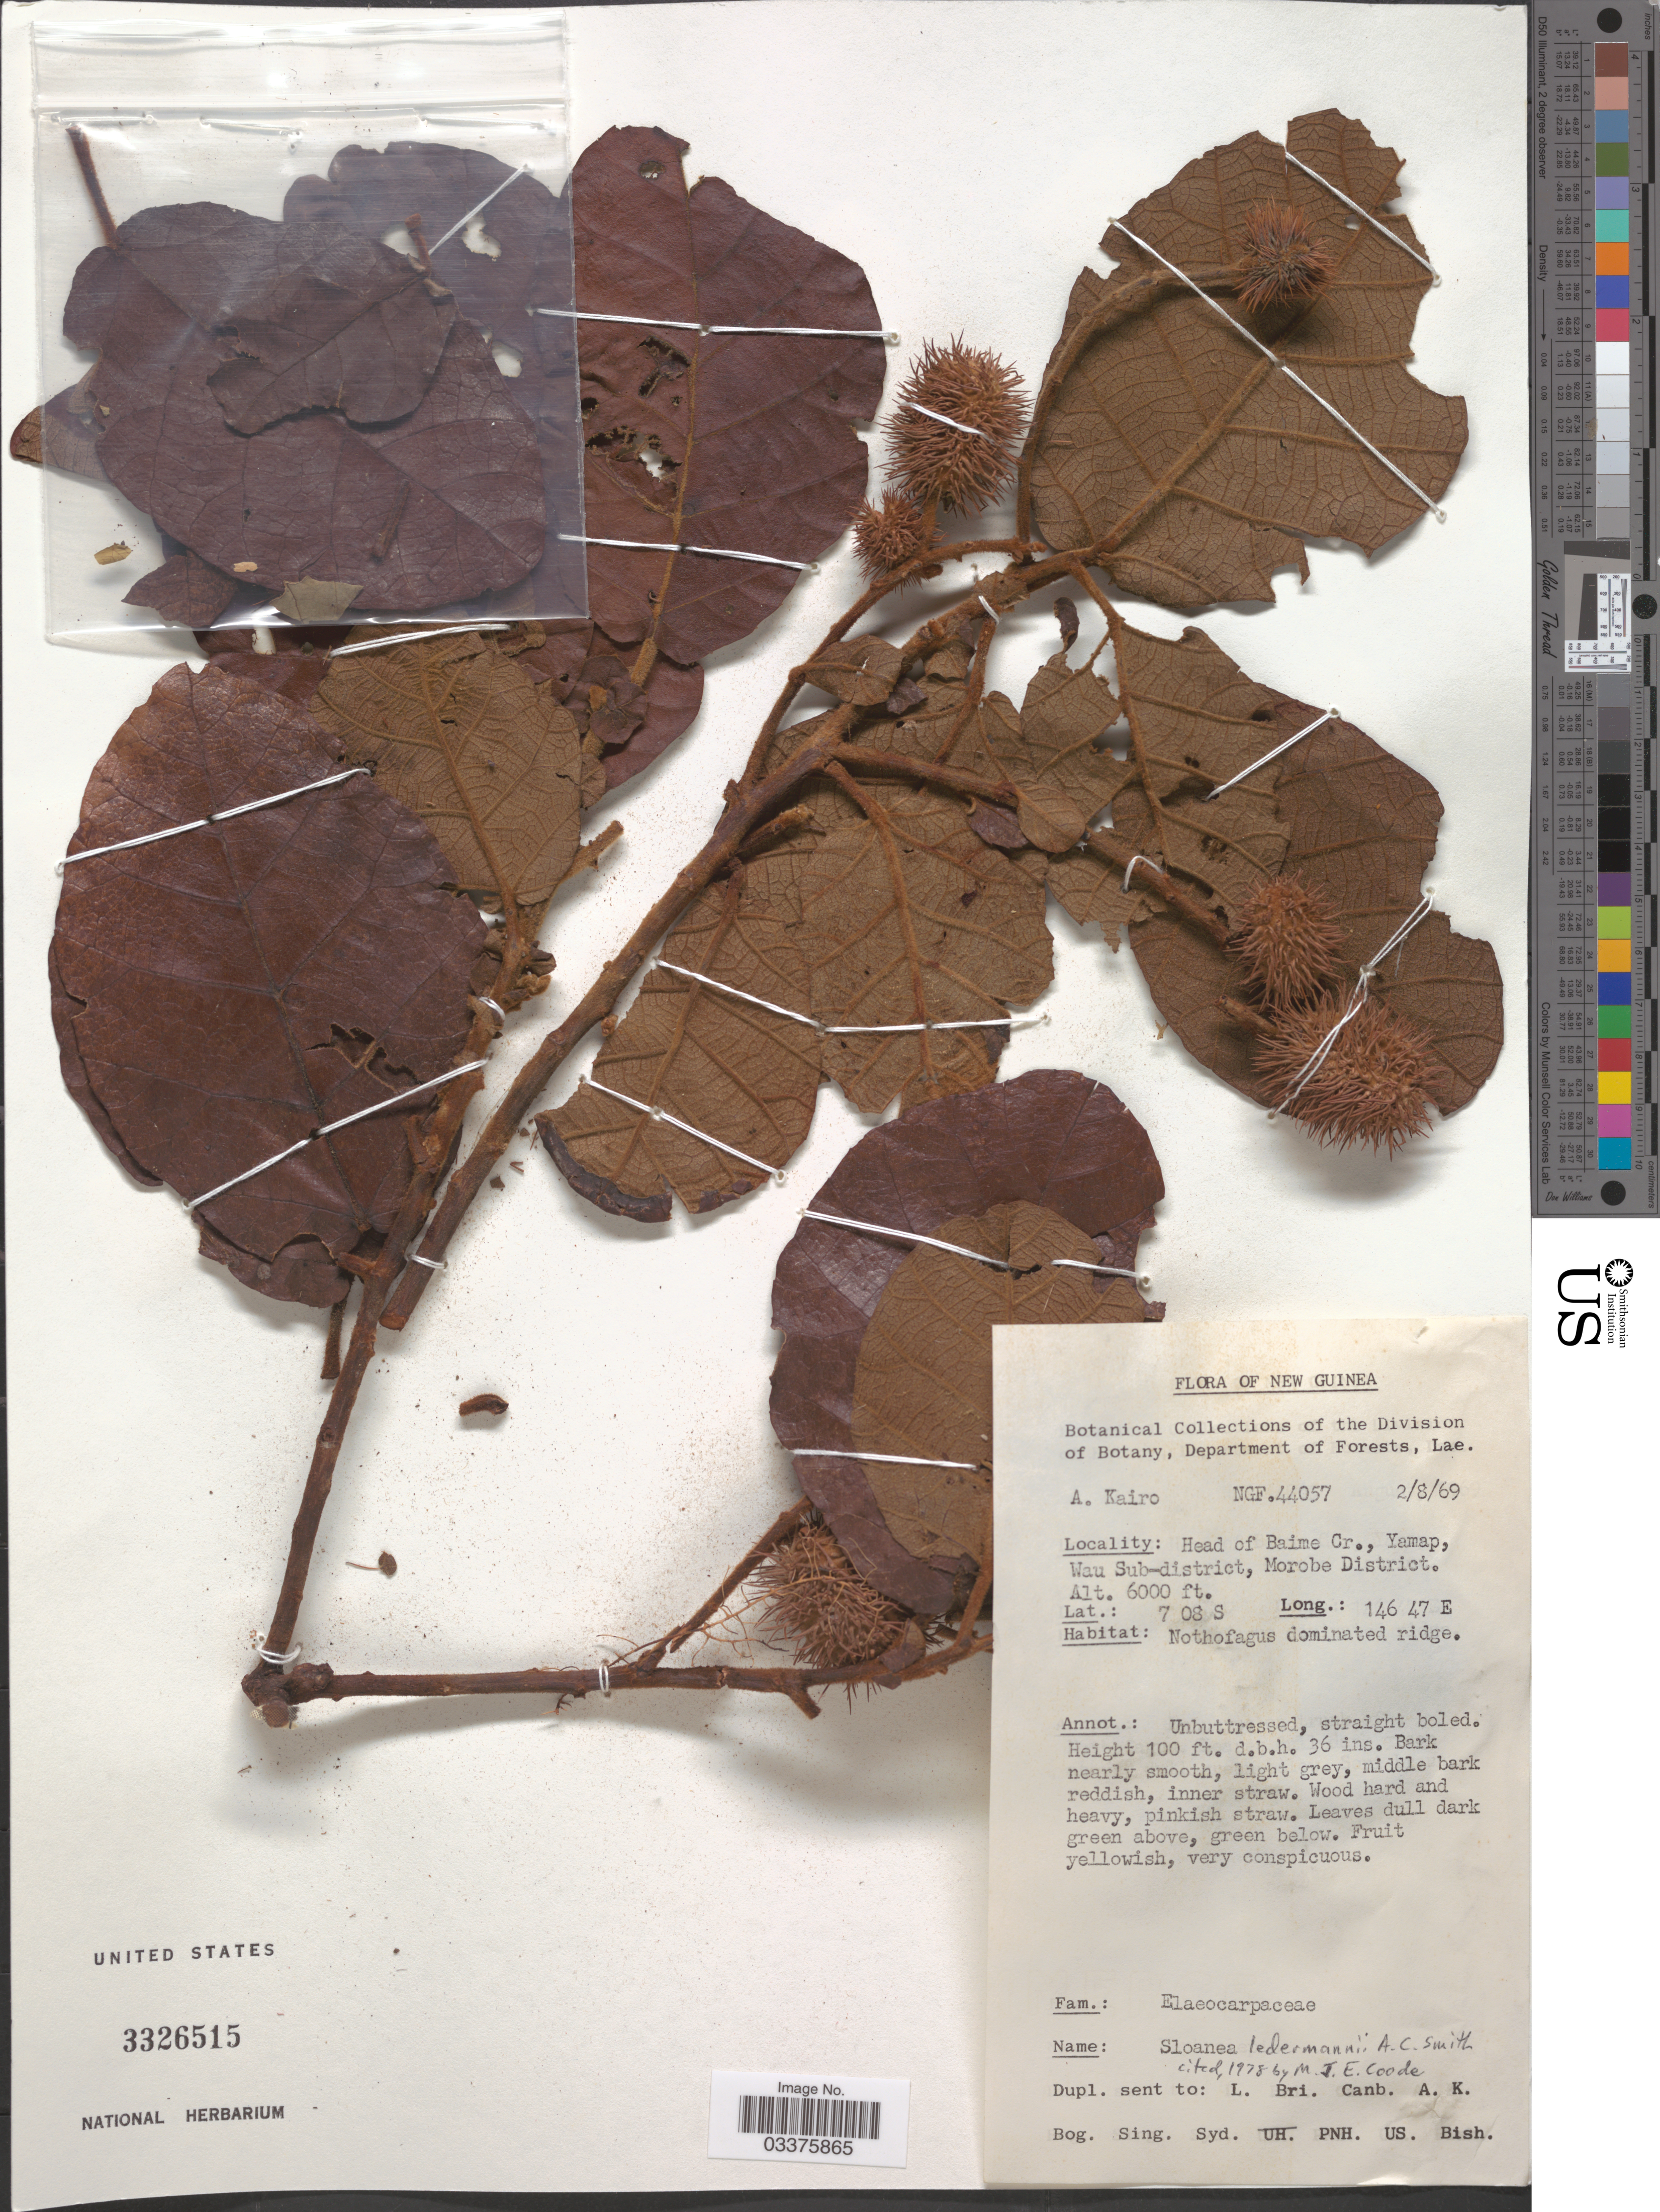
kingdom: Plantae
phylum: Tracheophyta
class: Magnoliopsida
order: Oxalidales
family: Elaeocarpaceae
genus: Sloanea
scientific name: Sloanea ledermannii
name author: A.C. Sm.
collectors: A. Kairo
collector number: NGF44057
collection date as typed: Transcribed d/m/y: 2/8/69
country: Papua New Guinea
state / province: Morobe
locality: New Guinea. Head of Baime Cr., Yemap, Wau Sub-district, Morobe District.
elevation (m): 1829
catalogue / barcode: US 3326515